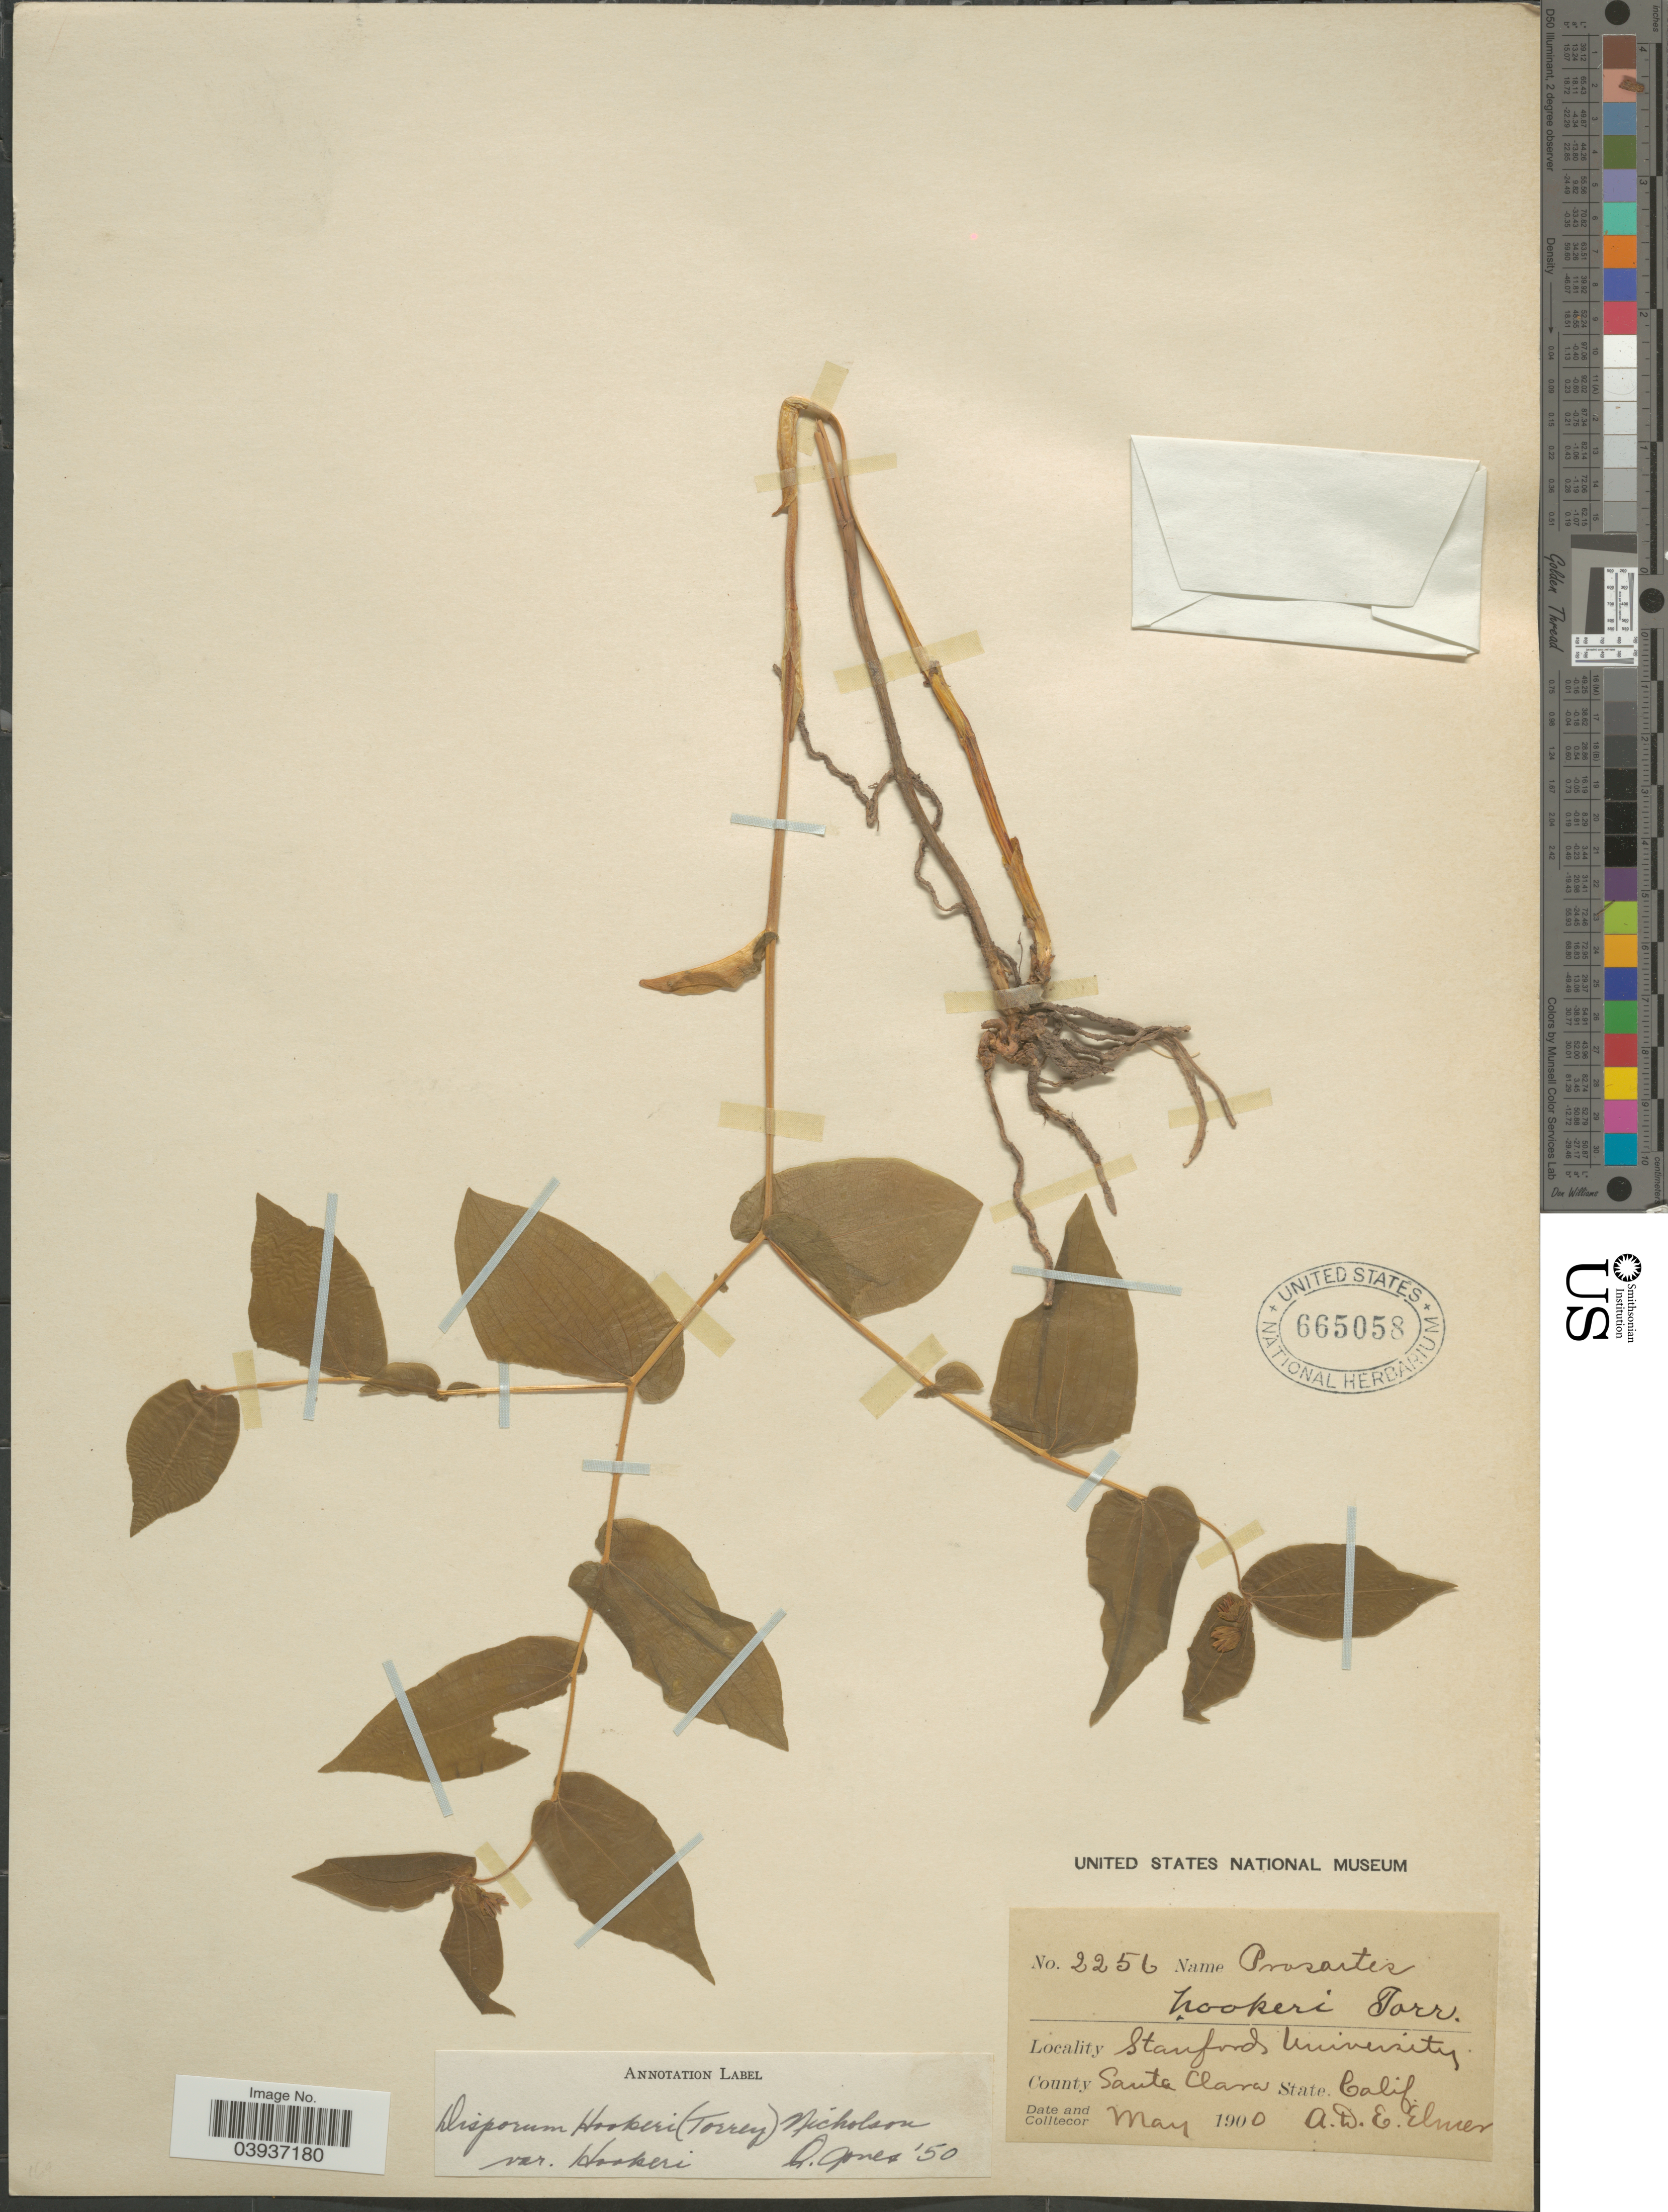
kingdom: Plantae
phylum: Tracheophyta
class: Liliopsida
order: Liliales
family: Colchicaceae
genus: Disporum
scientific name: Disporum hookeri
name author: (Torr.) G. Nicholson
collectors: A. D. E. Elmer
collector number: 2256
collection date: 1900-05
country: United States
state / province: California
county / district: Santa Clara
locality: Stanford University. County Santa Clara.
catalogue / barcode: US 665058